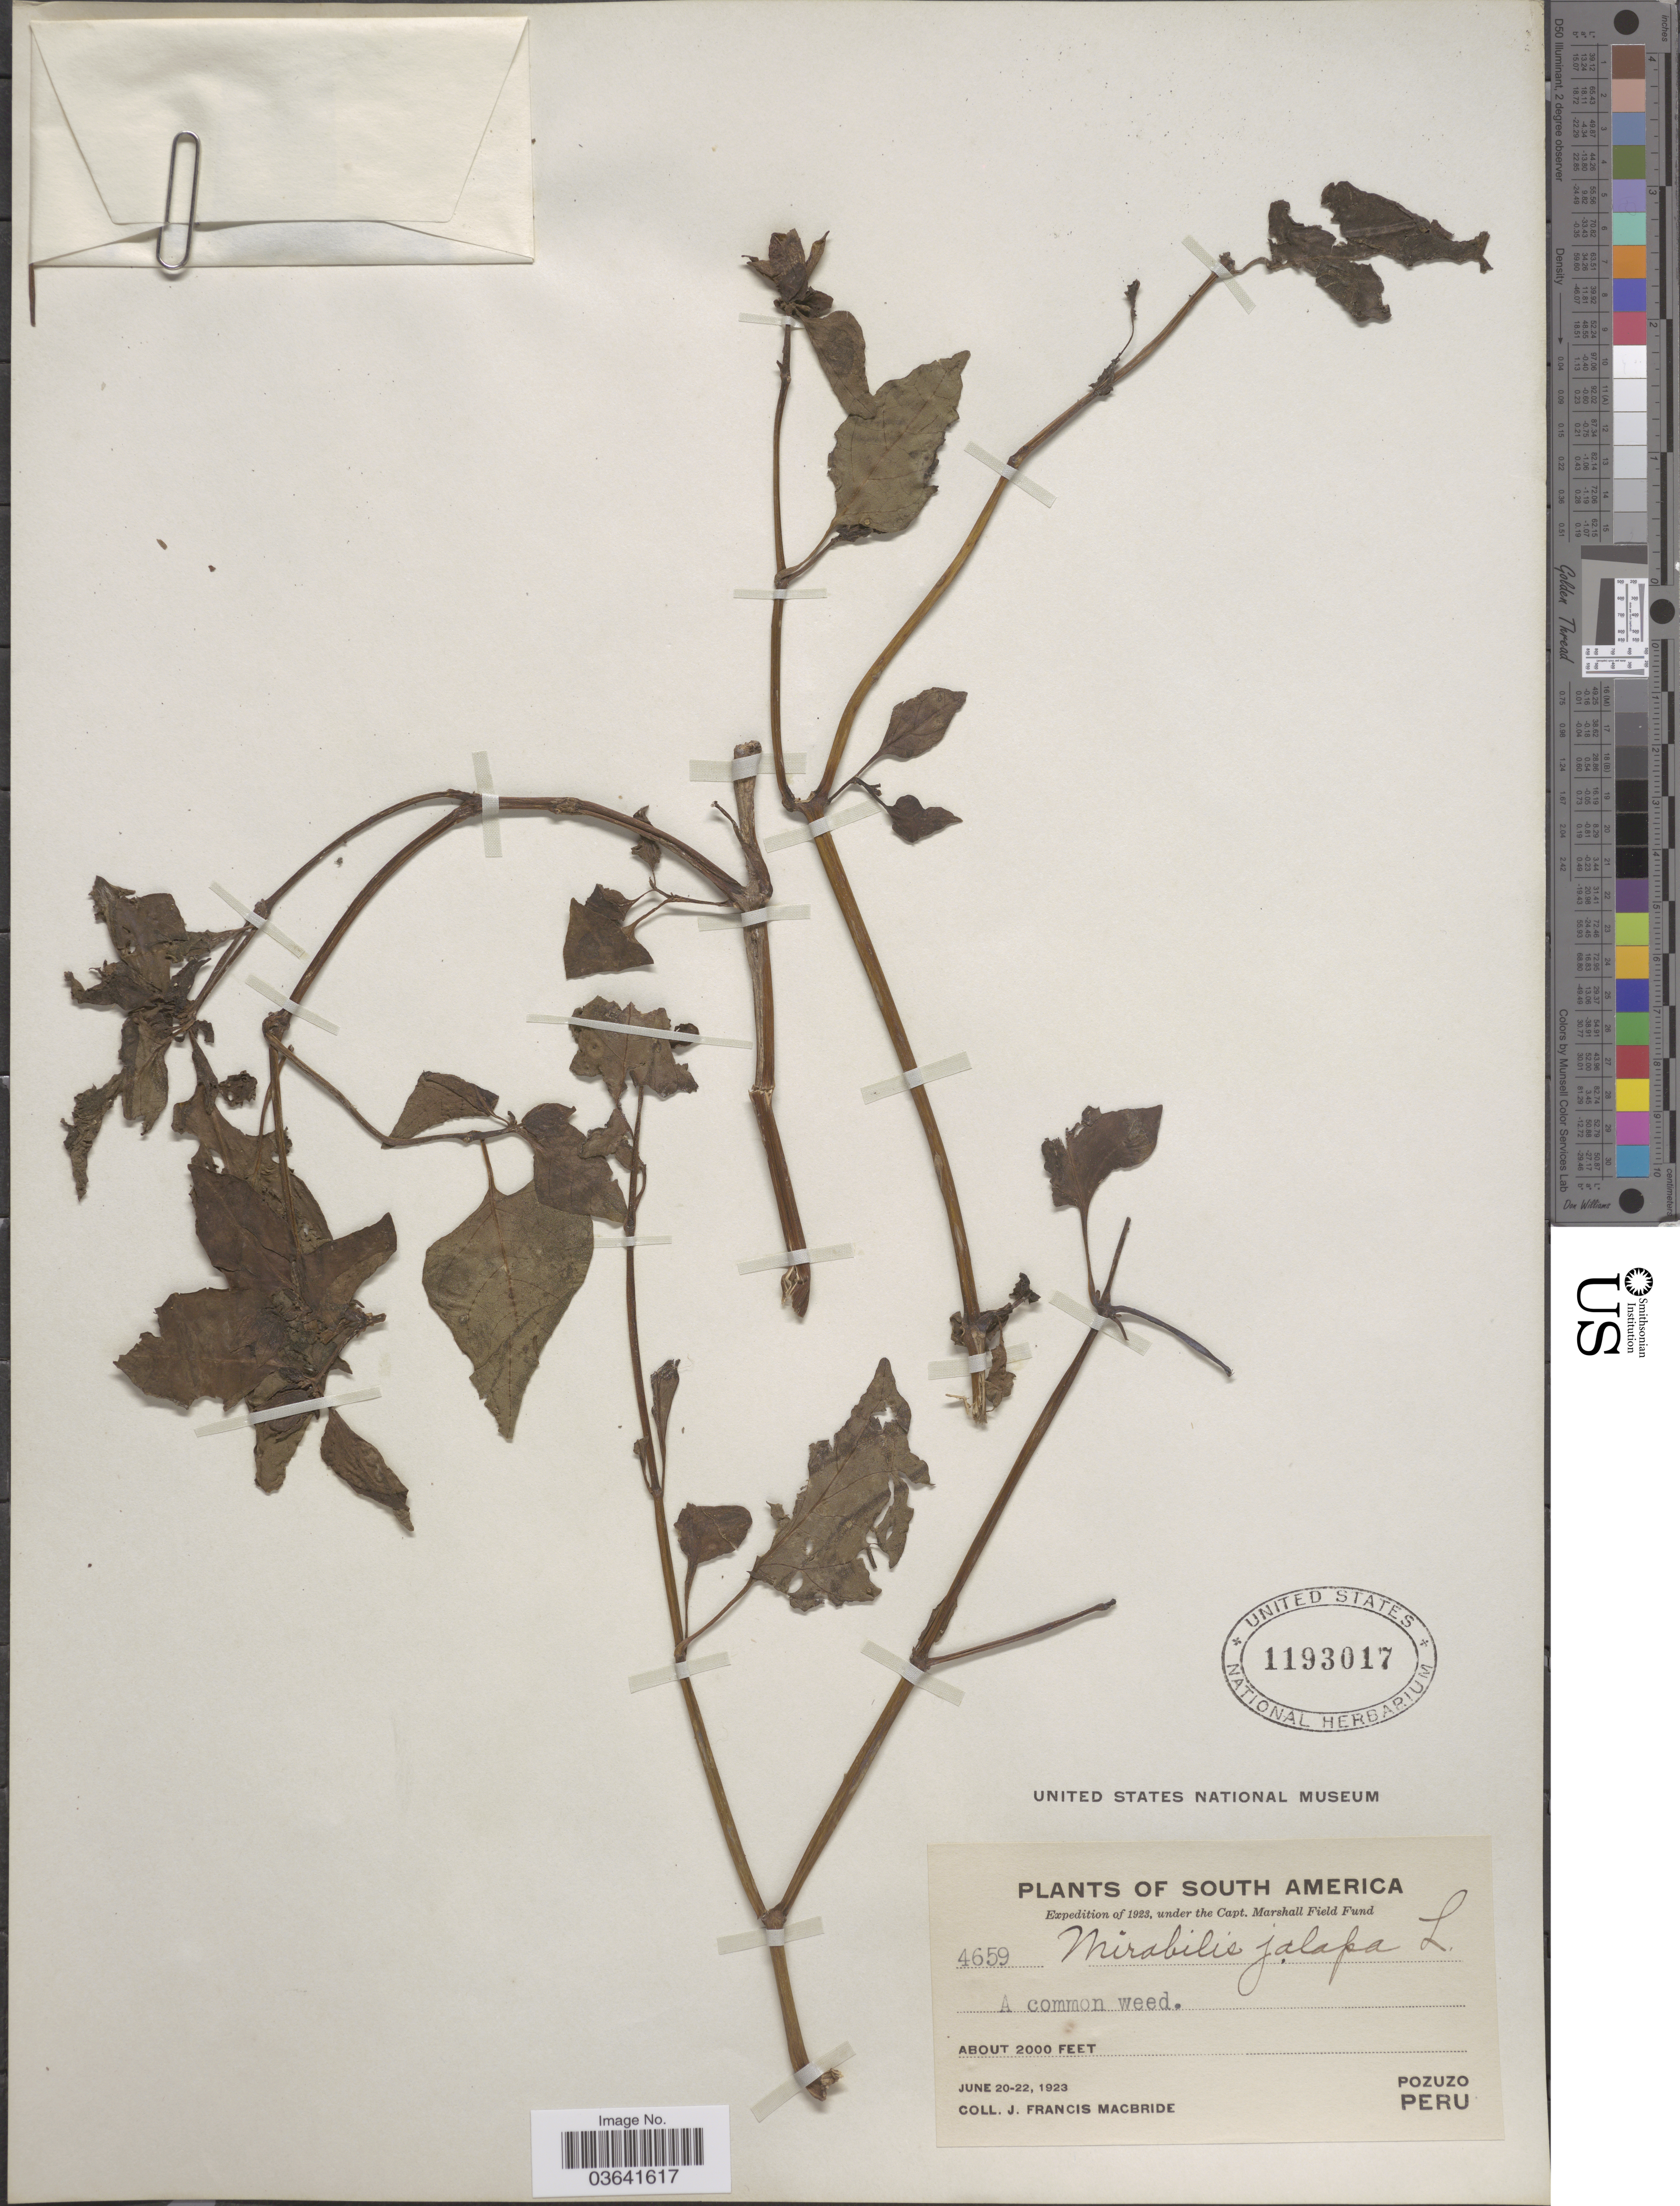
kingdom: Plantae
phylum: Tracheophyta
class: Magnoliopsida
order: Caryophyllales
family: Nyctaginaceae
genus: Mirabilis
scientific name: Mirabilis jalapa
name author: L.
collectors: J. F. Macbride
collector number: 4659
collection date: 1923-06-20/1923-06-22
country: Peru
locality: Pozuzo.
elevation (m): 610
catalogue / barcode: US 1193017